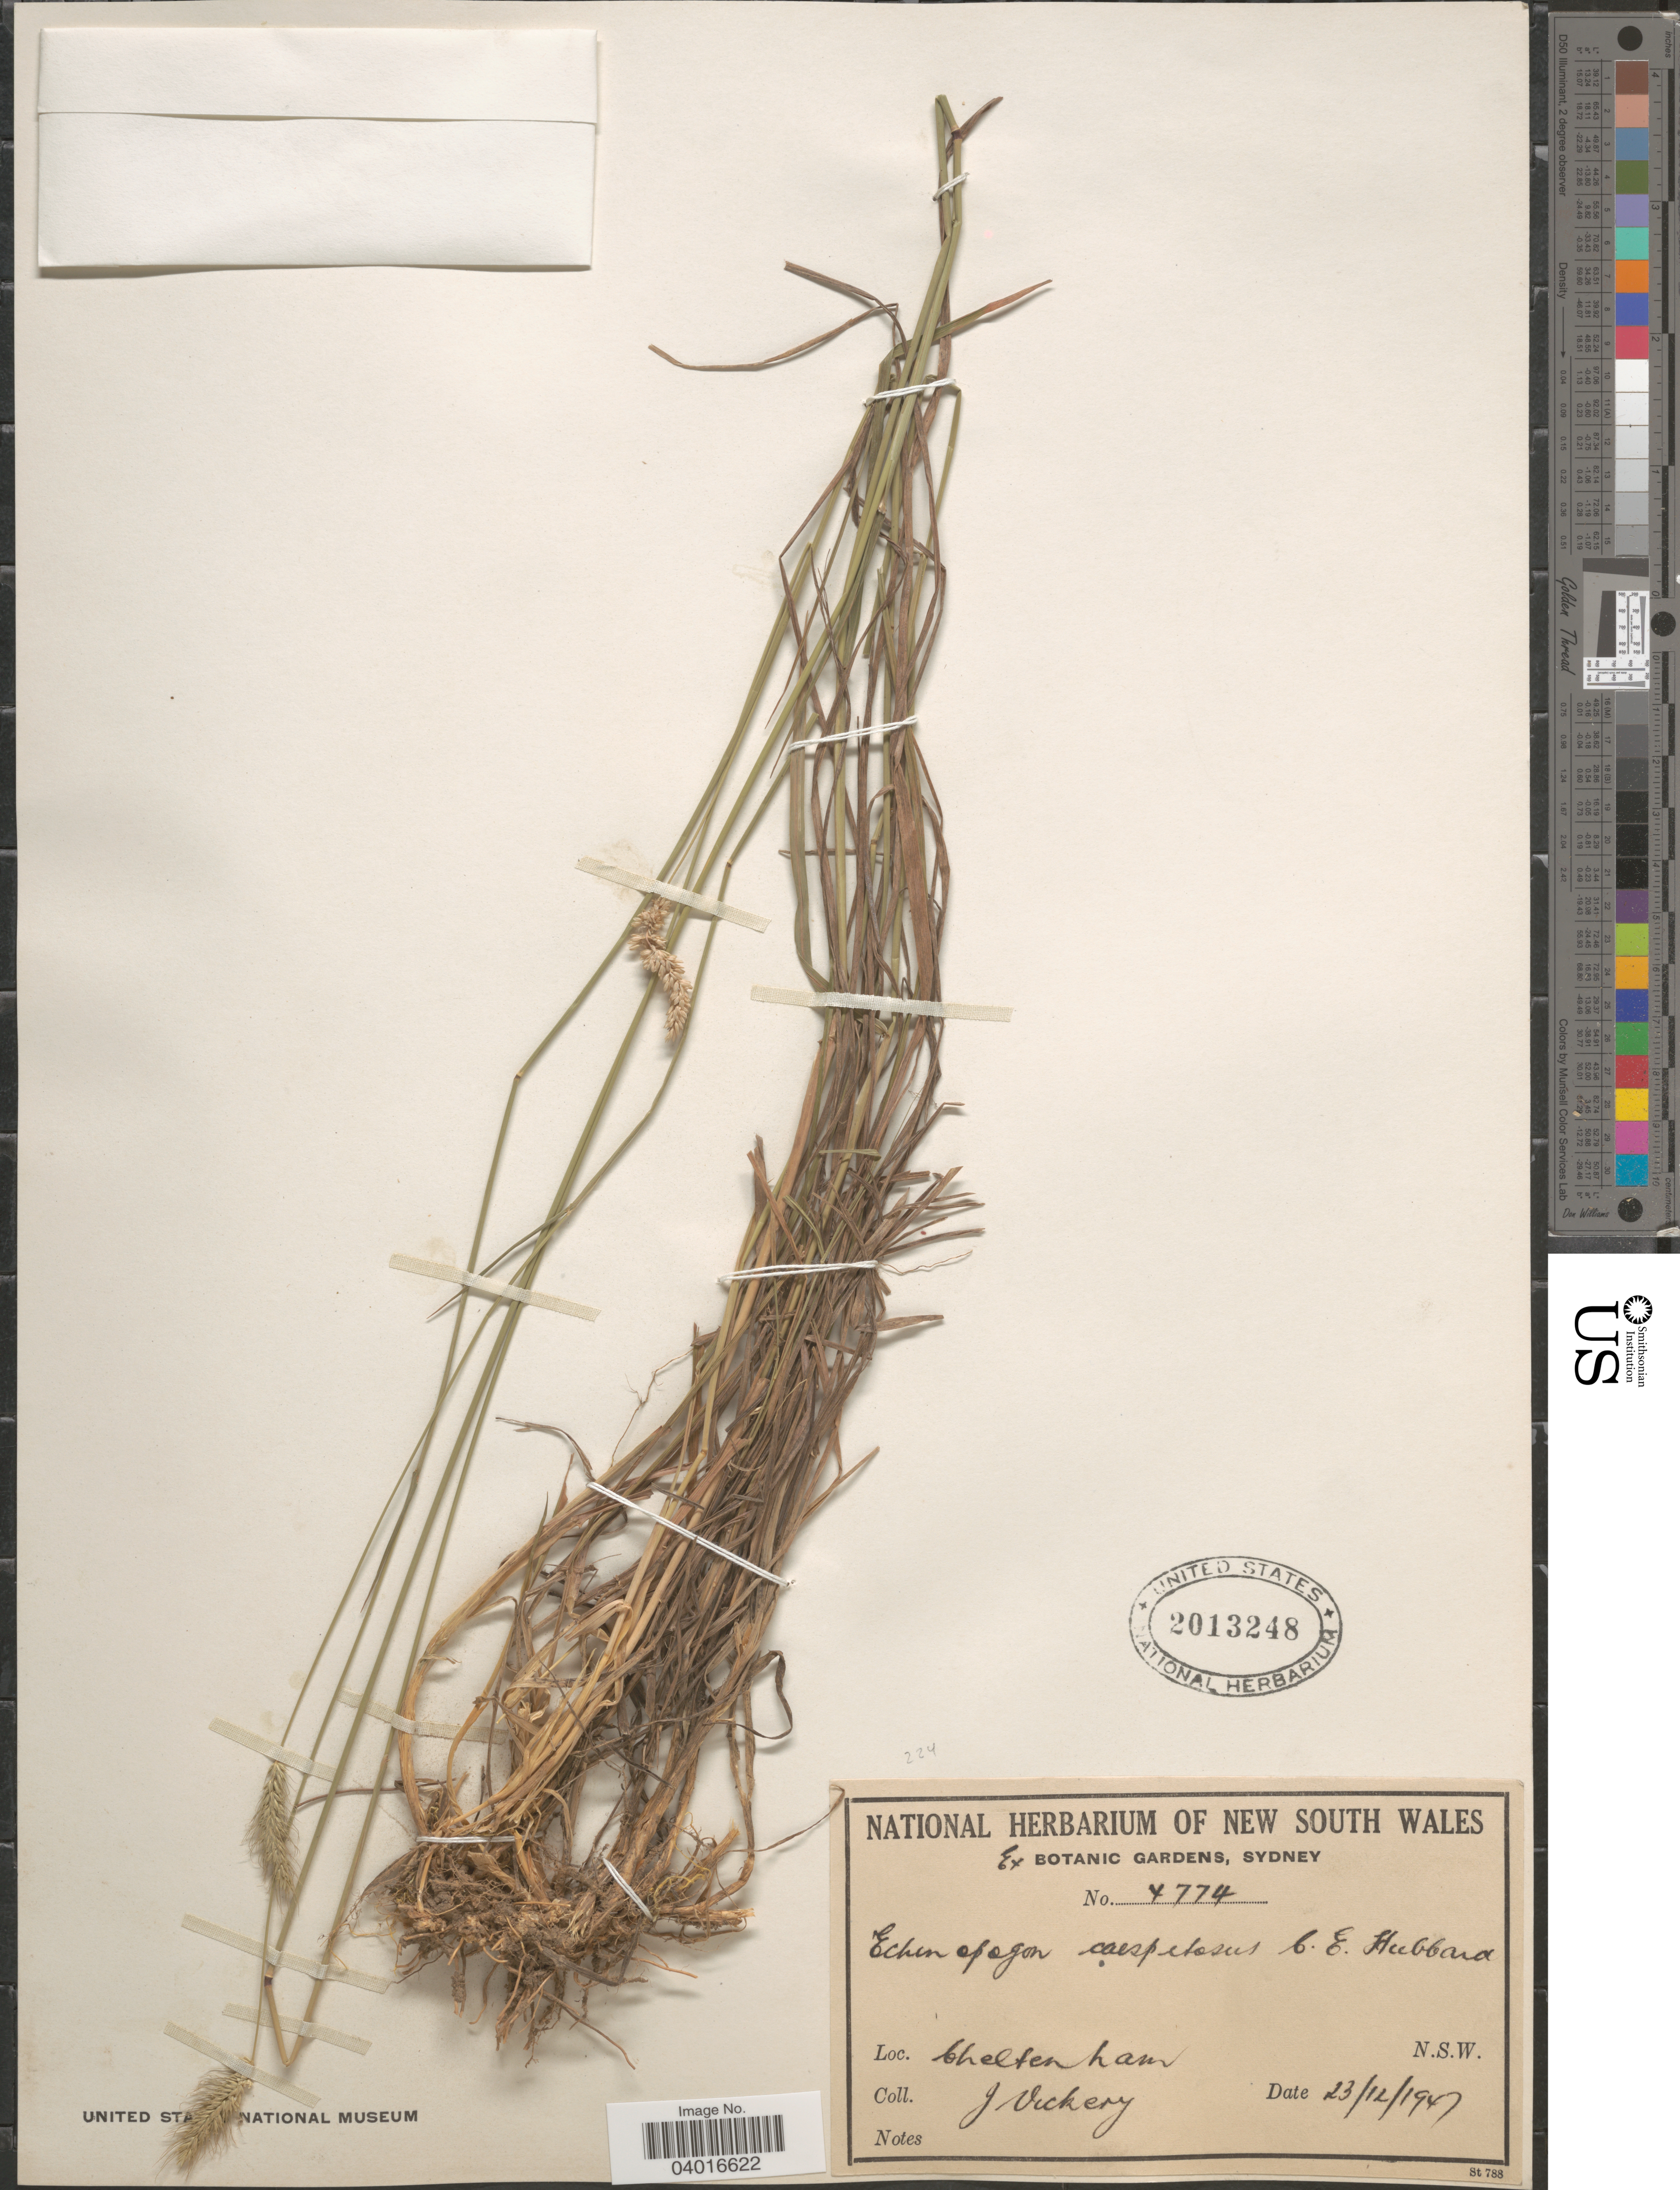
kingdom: Plantae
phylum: Tracheophyta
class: Liliopsida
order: Poales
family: Poaceae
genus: Echinopogon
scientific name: Echinopogon caespitosus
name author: C.E. Hubb.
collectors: J. Vickery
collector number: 4774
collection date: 1947-12-23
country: Australia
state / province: New South Wales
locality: Cheltenham.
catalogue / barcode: US 2013248